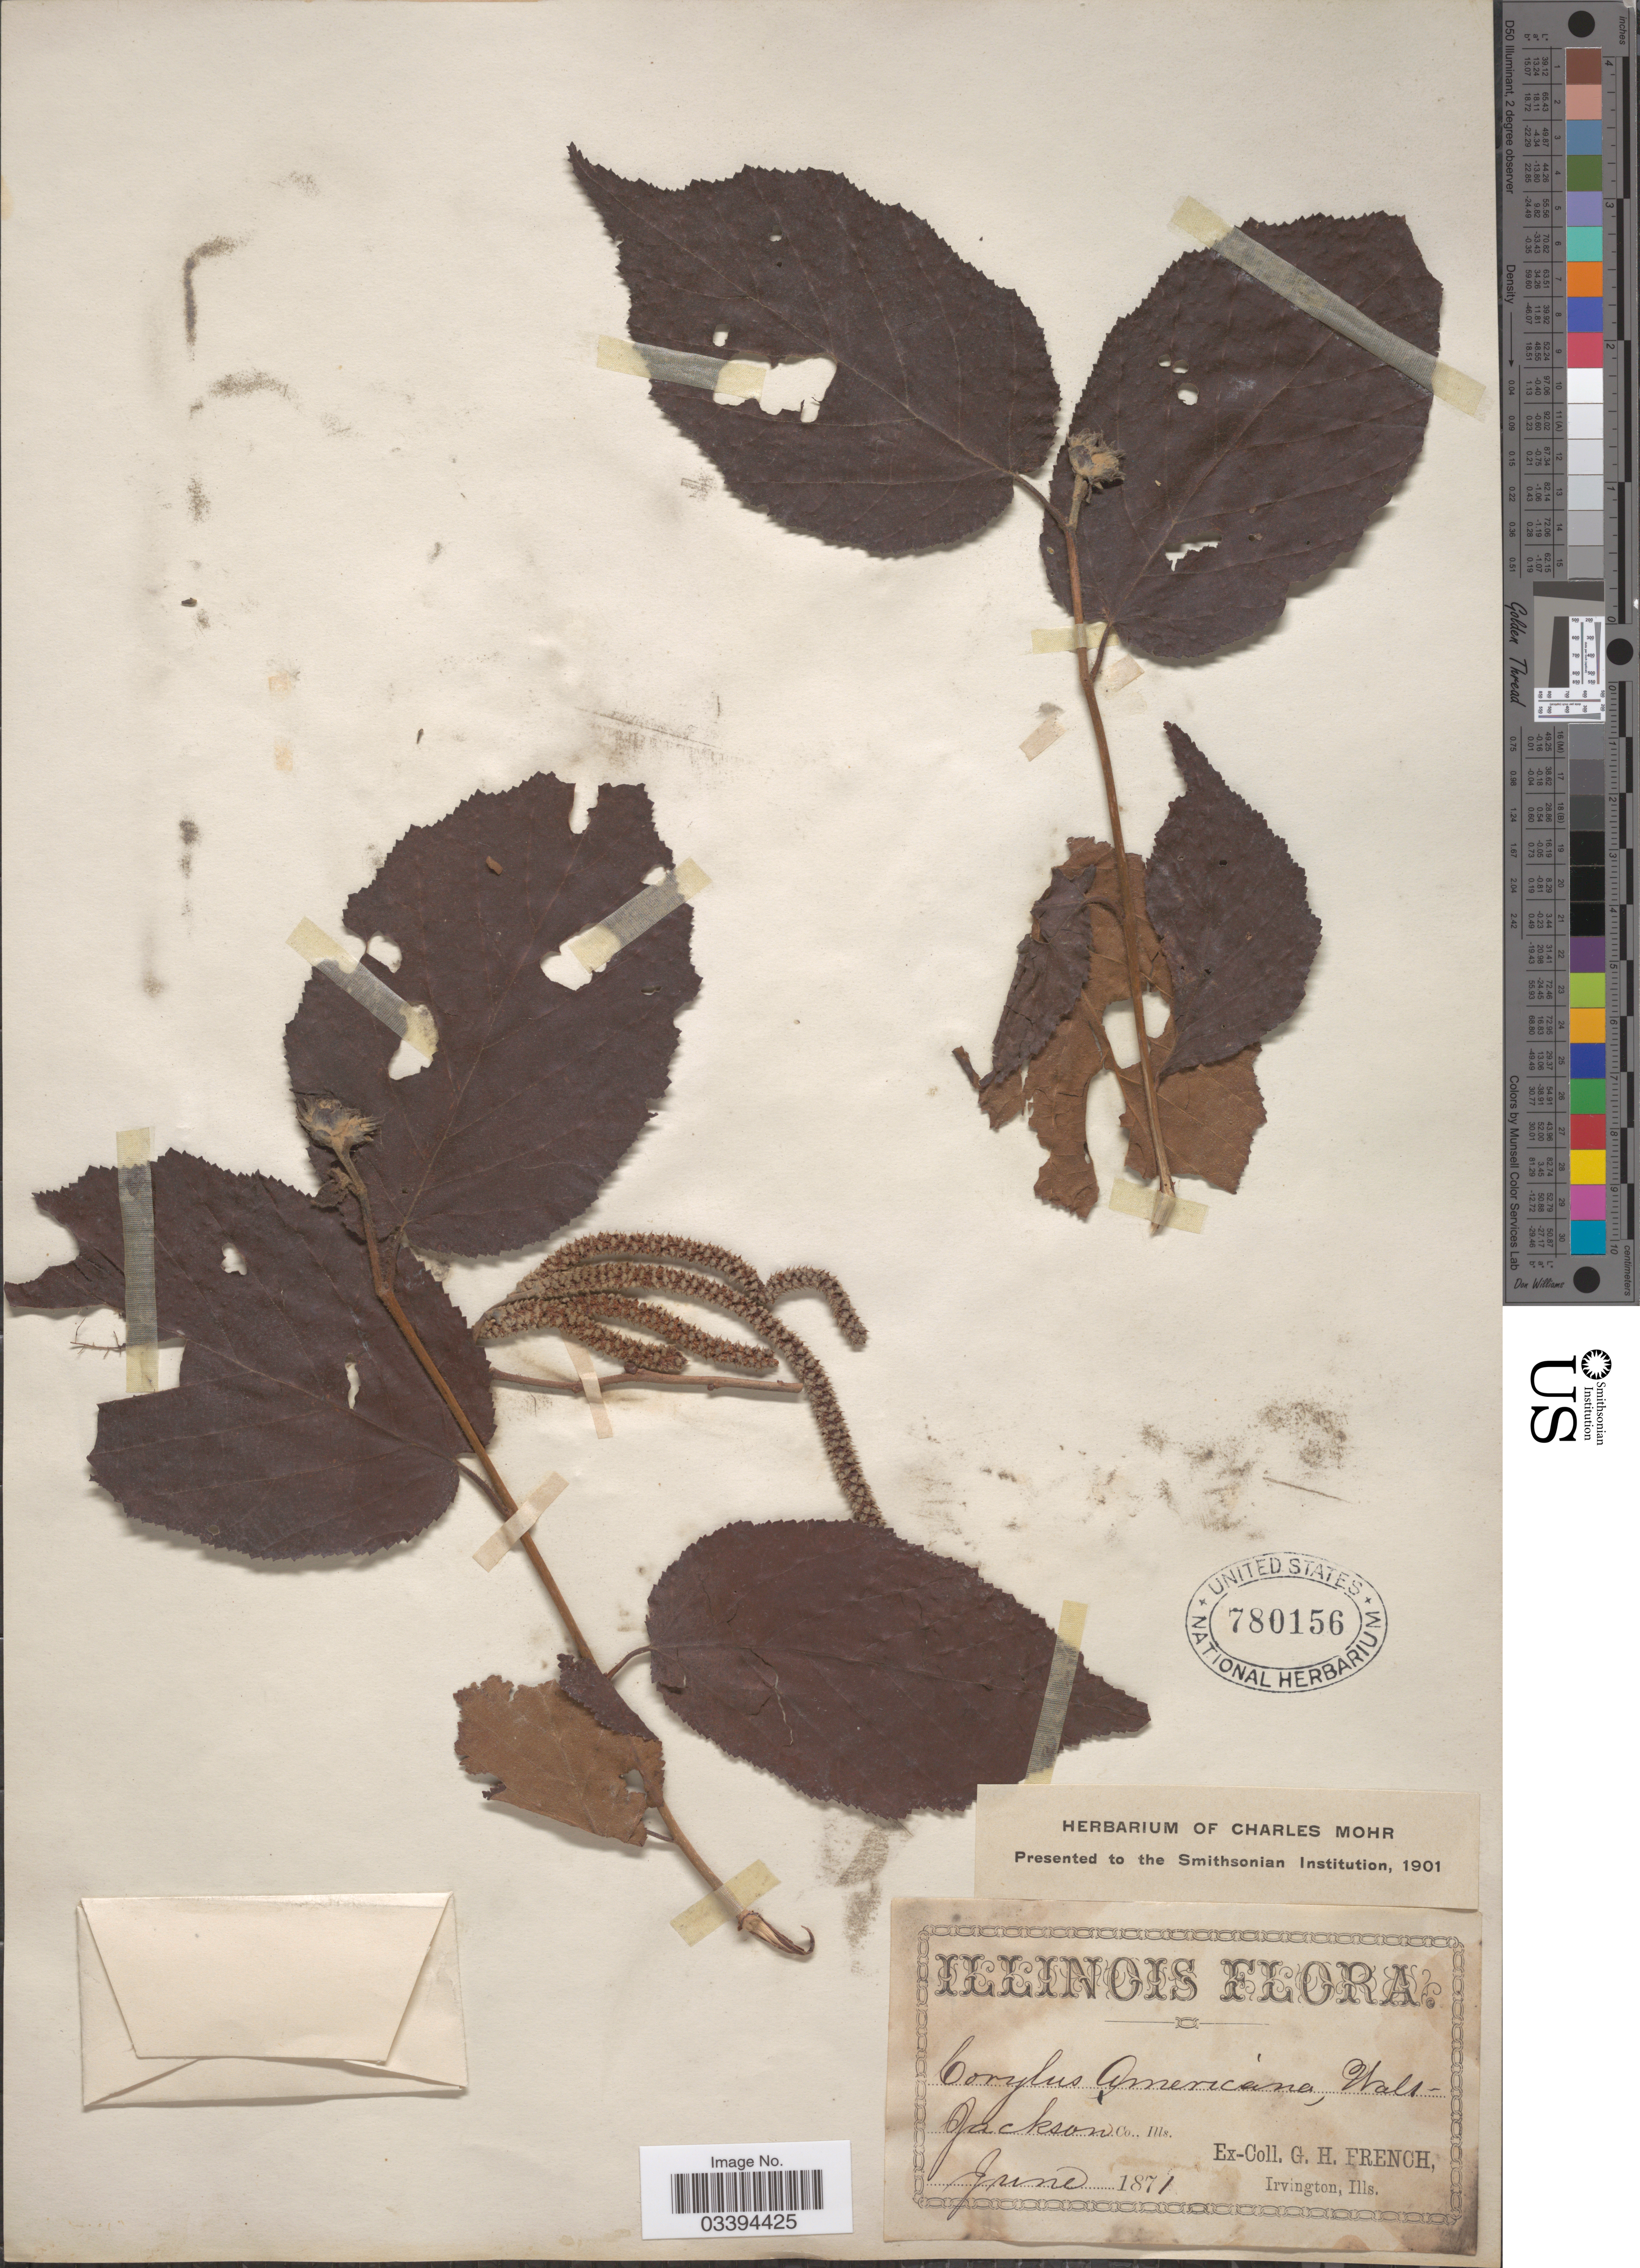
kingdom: Plantae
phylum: Tracheophyta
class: Magnoliopsida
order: Fagales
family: Betulaceae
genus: Corylus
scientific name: Corylus americana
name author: Walter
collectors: G. H. French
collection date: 1871-06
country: United States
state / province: Illinois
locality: Jackson Co.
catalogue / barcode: US 780156